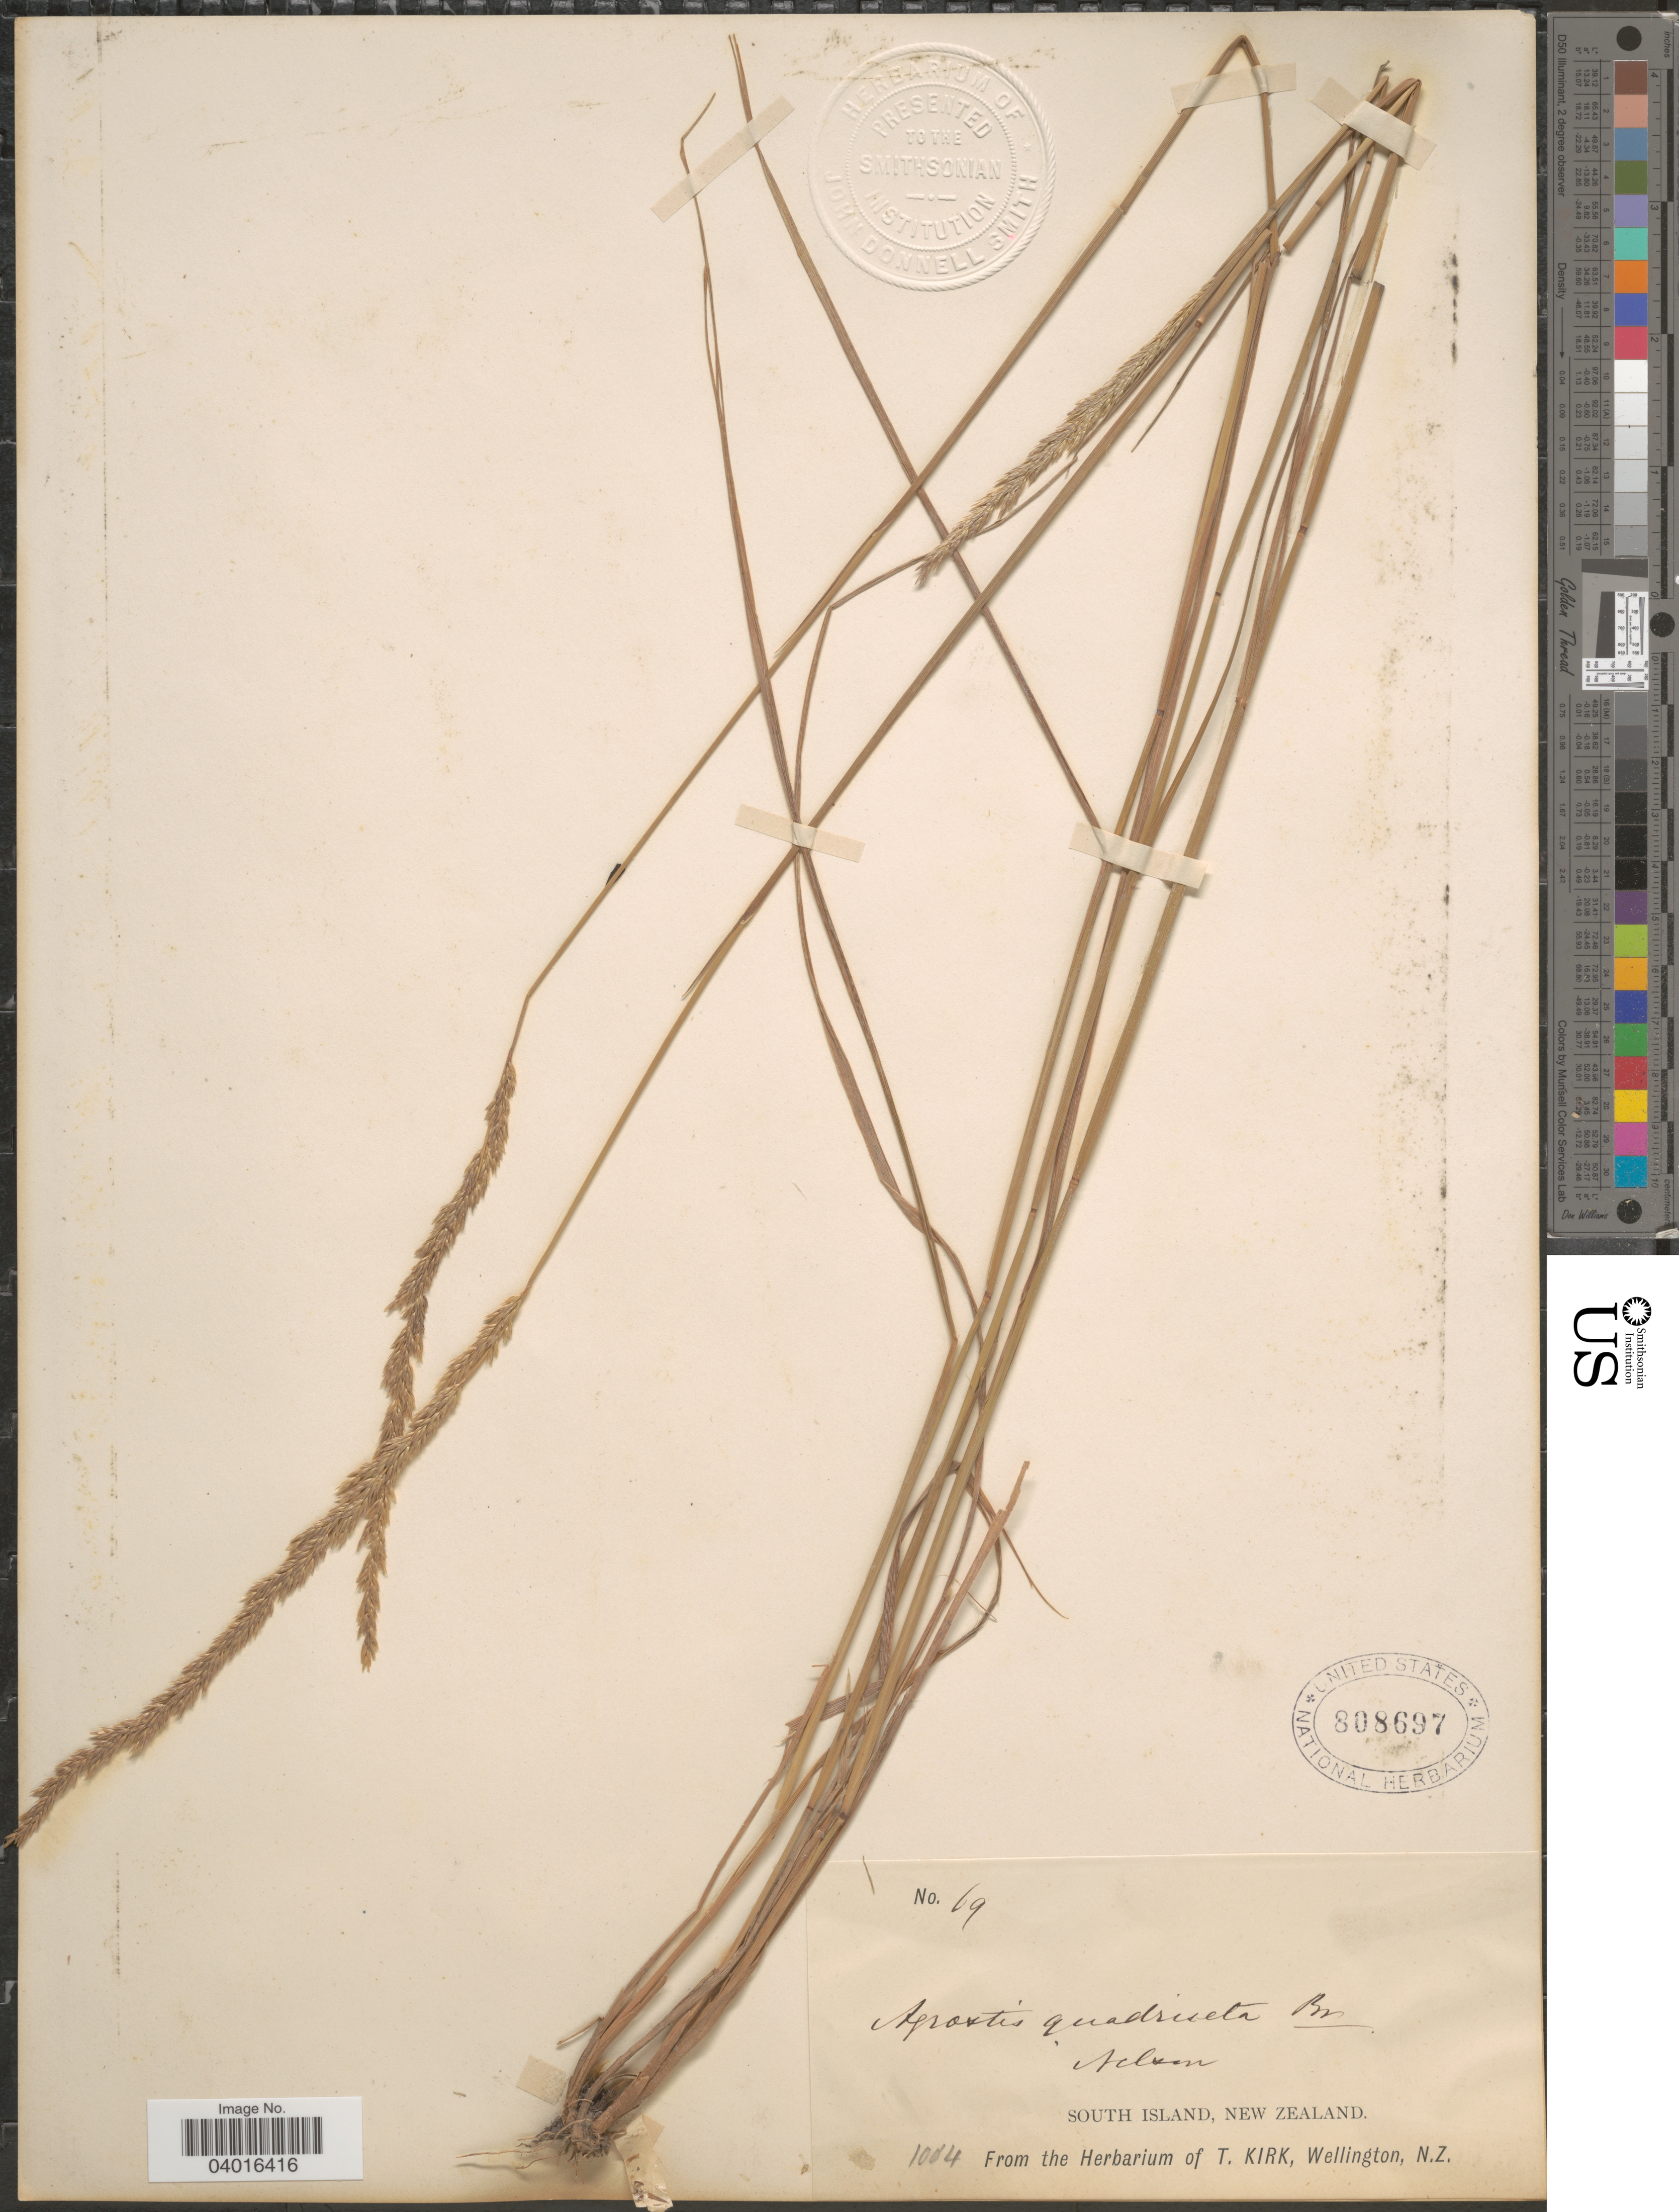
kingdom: Plantae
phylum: Tracheophyta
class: Liliopsida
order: Poales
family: Poaceae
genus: Pentapogon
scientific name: Pentapogon quadrisetus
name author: (Labill.) P.M. Peterson et al.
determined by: Wagner, W. L., (BOT), Smithsonian Institution - National Museum of Natural History (UNITED STATES)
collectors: ex herb. T. Kirk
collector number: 69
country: New Zealand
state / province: Nelson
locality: South Island.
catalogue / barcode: US 808697